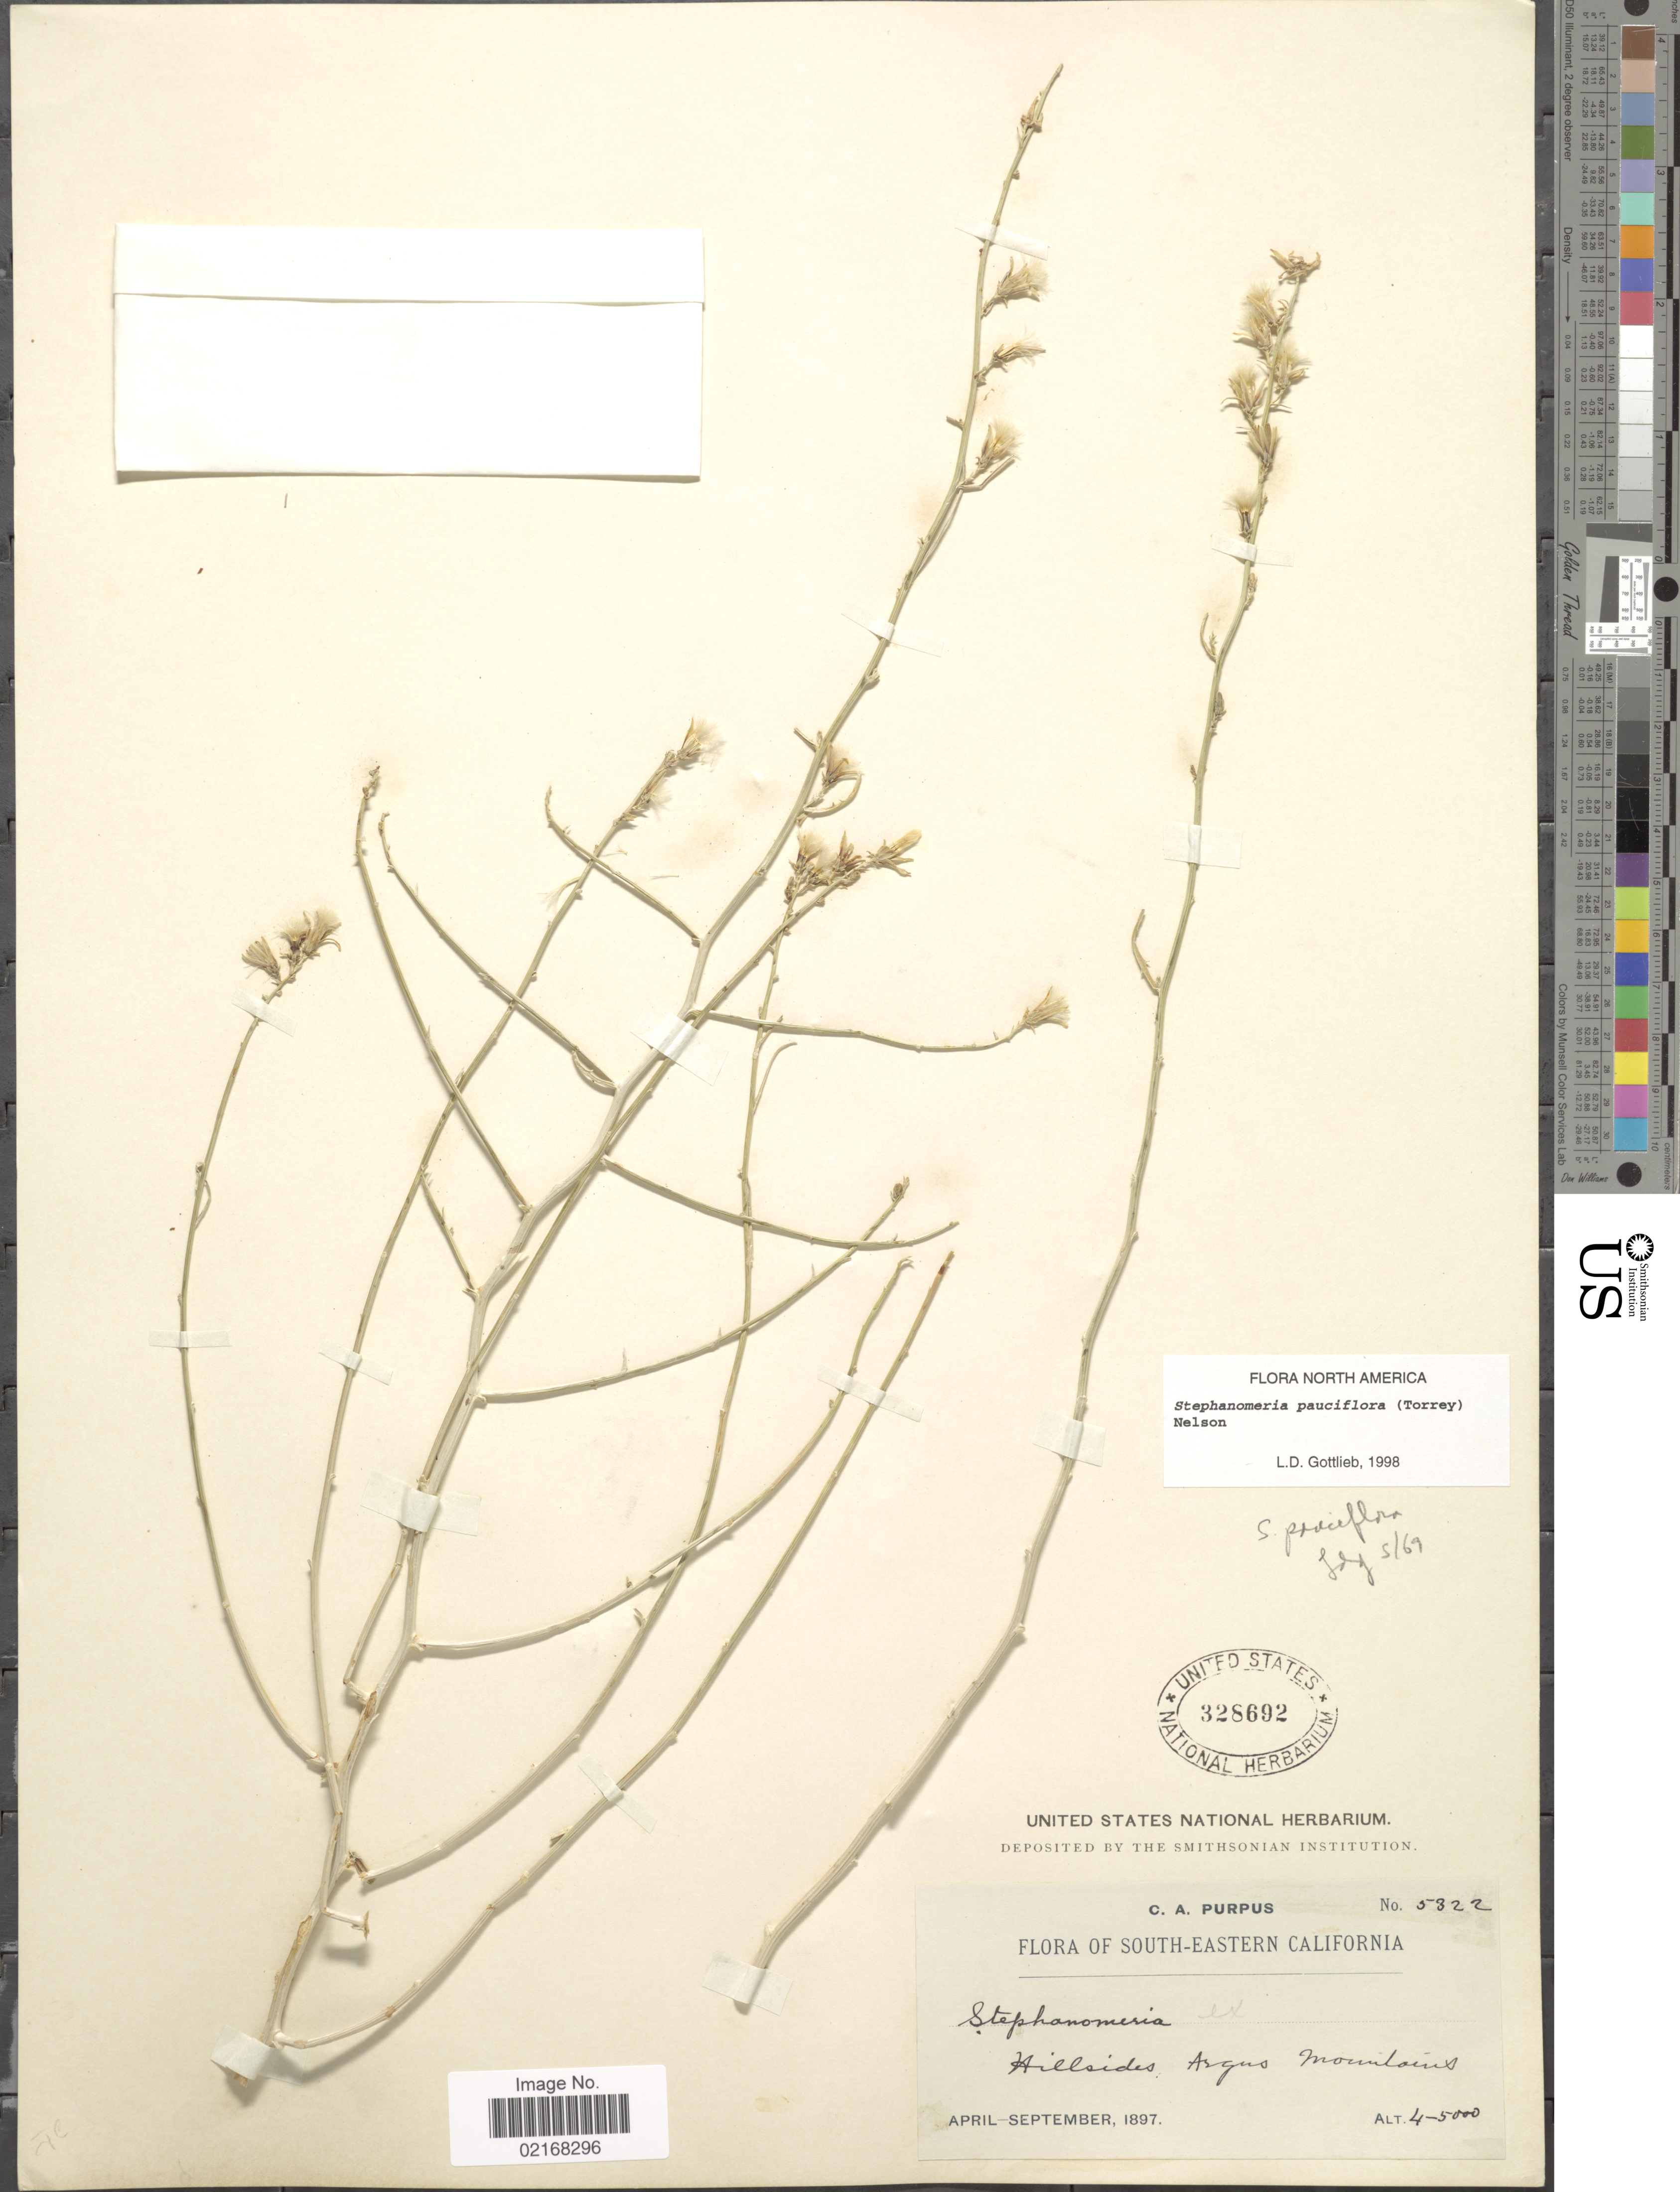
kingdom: Plantae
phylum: Tracheophyta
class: Magnoliopsida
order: Asterales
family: Asteraceae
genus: Stephanomeria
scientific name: Stephanomeria pauciflora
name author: (Torr.) A. Nelson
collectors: C. A. Purpus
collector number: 5322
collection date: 1897-04/1897-09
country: United States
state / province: California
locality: South-Eastern California. Hillsides, Argus Mountains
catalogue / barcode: US 328692